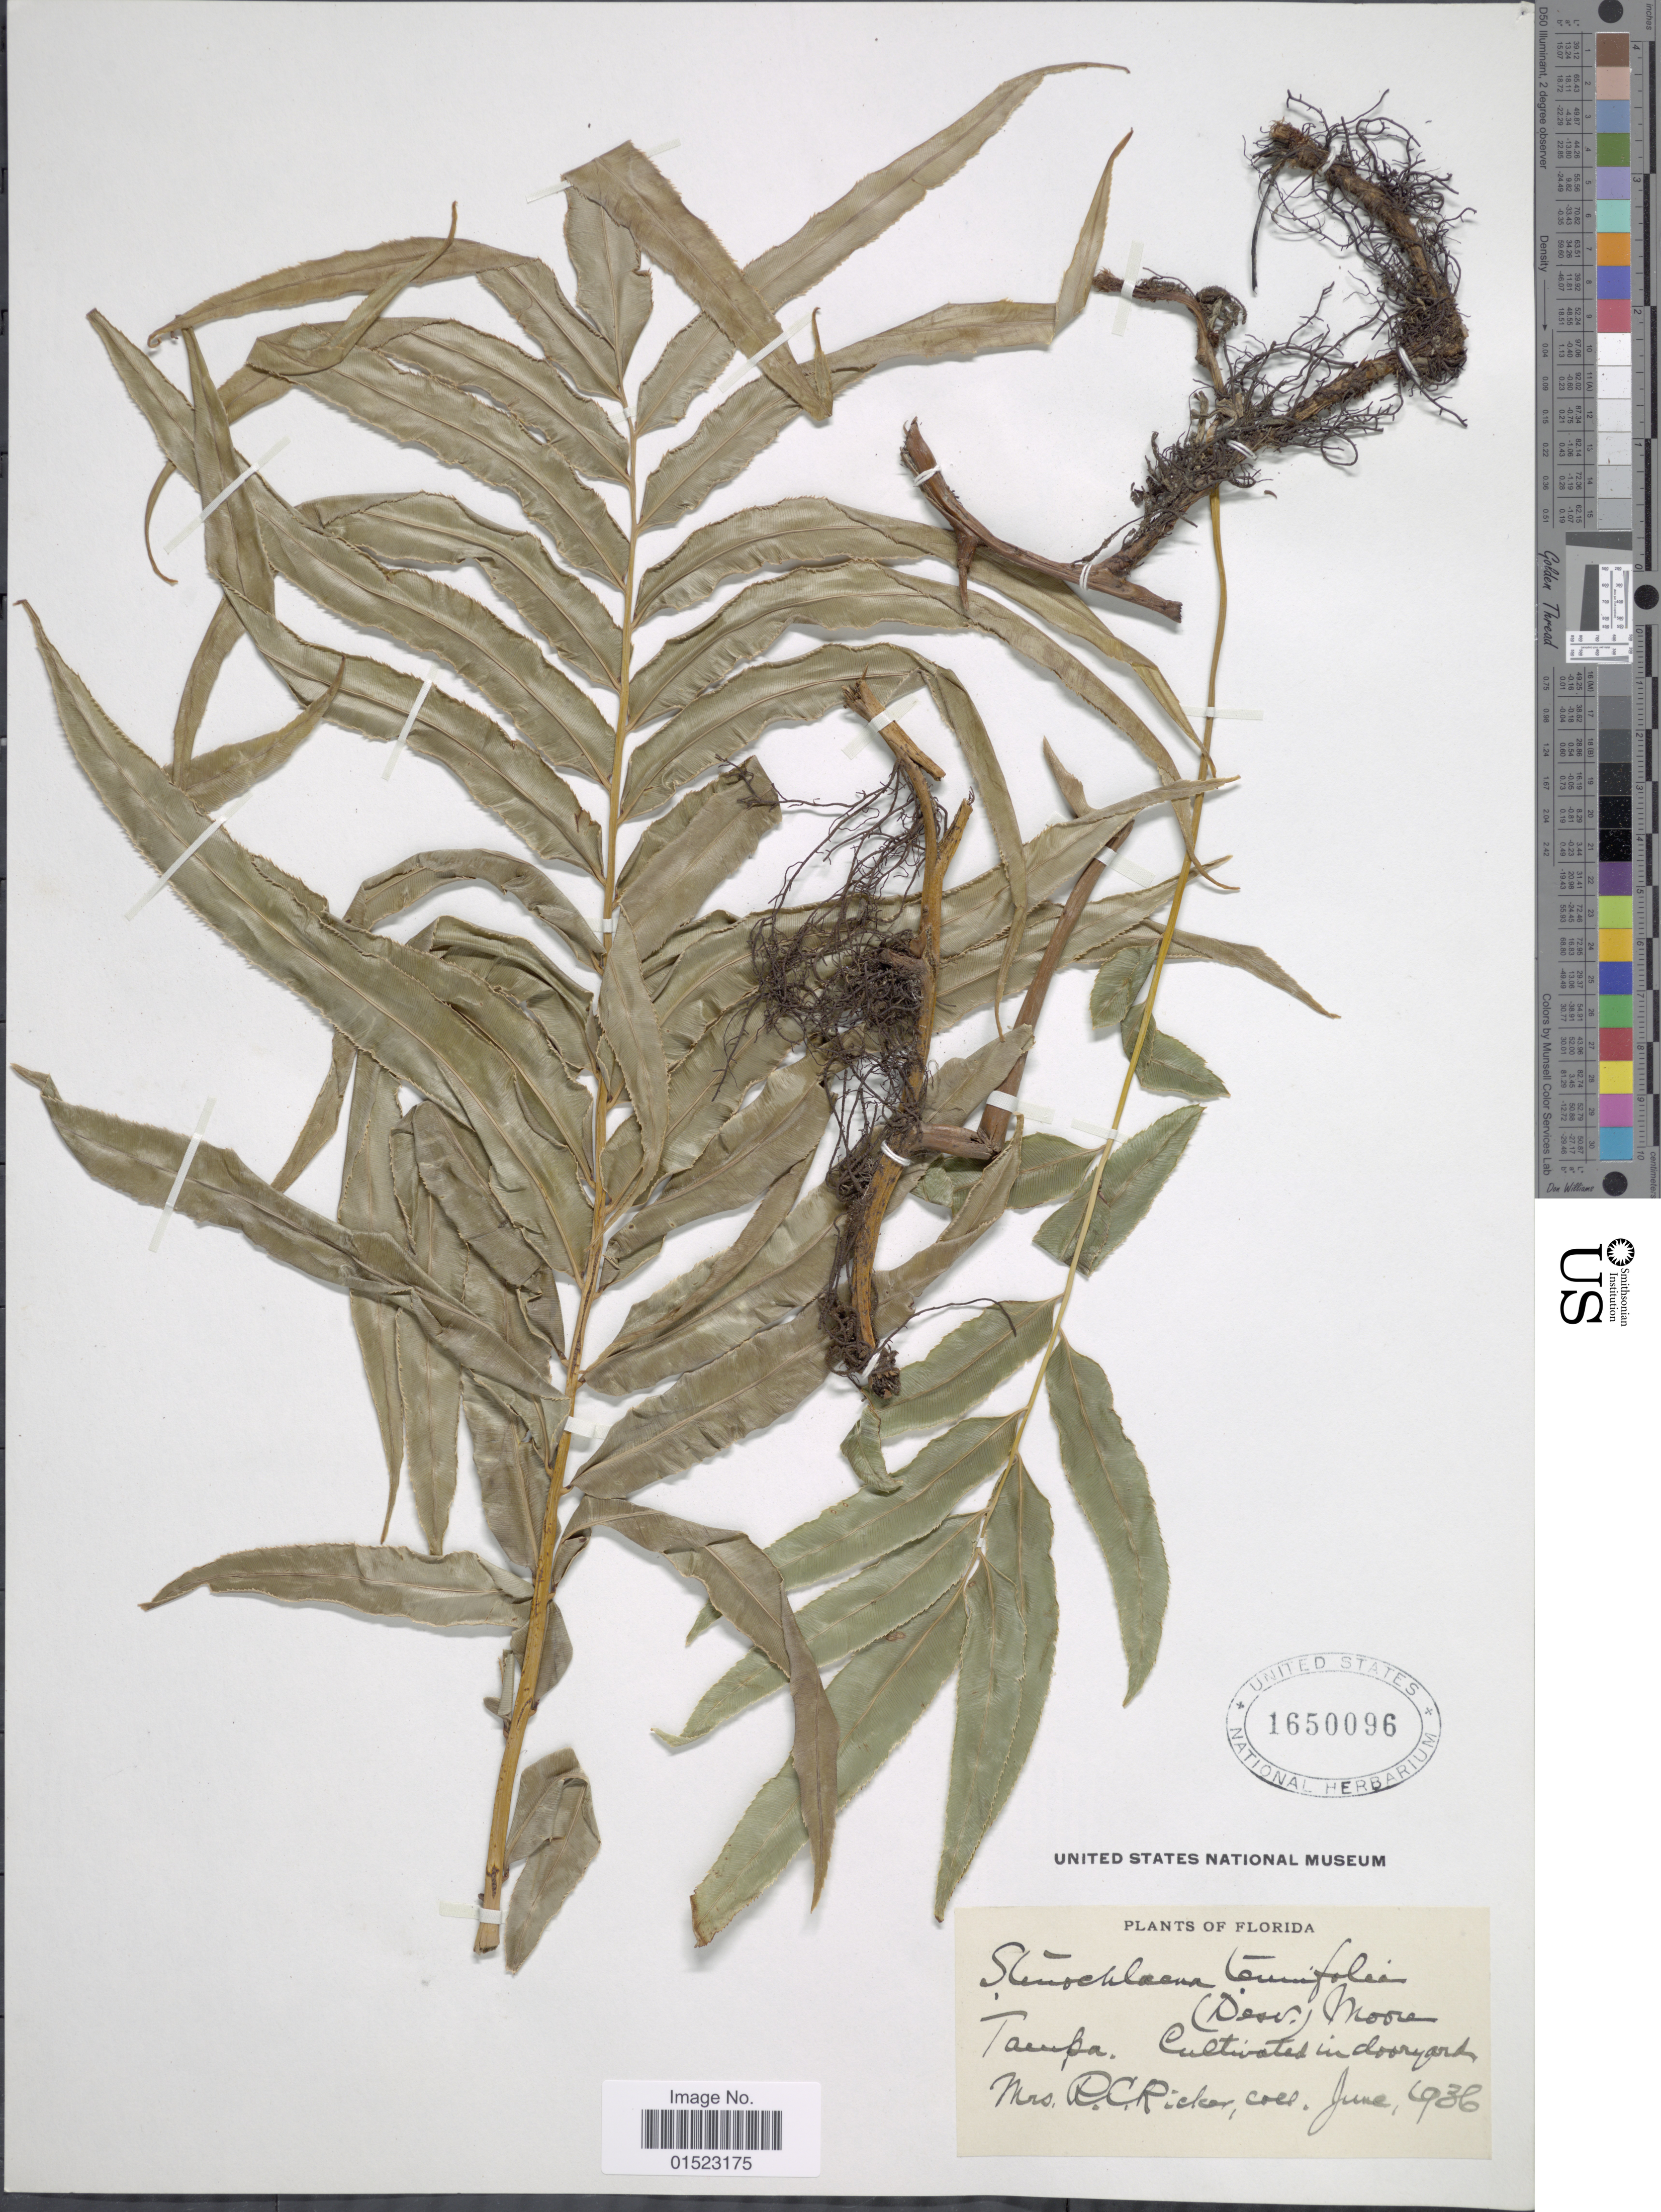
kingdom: Plantae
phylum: Tracheophyta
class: Polypodiopsida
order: Polypodiales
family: Blechnaceae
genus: Stenochlaena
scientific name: Stenochlaena tenuifolia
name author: (Desv.) T. Moore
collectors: R. Ricker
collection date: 1936-06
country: United States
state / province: Florida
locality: Tampa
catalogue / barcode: US 1650096